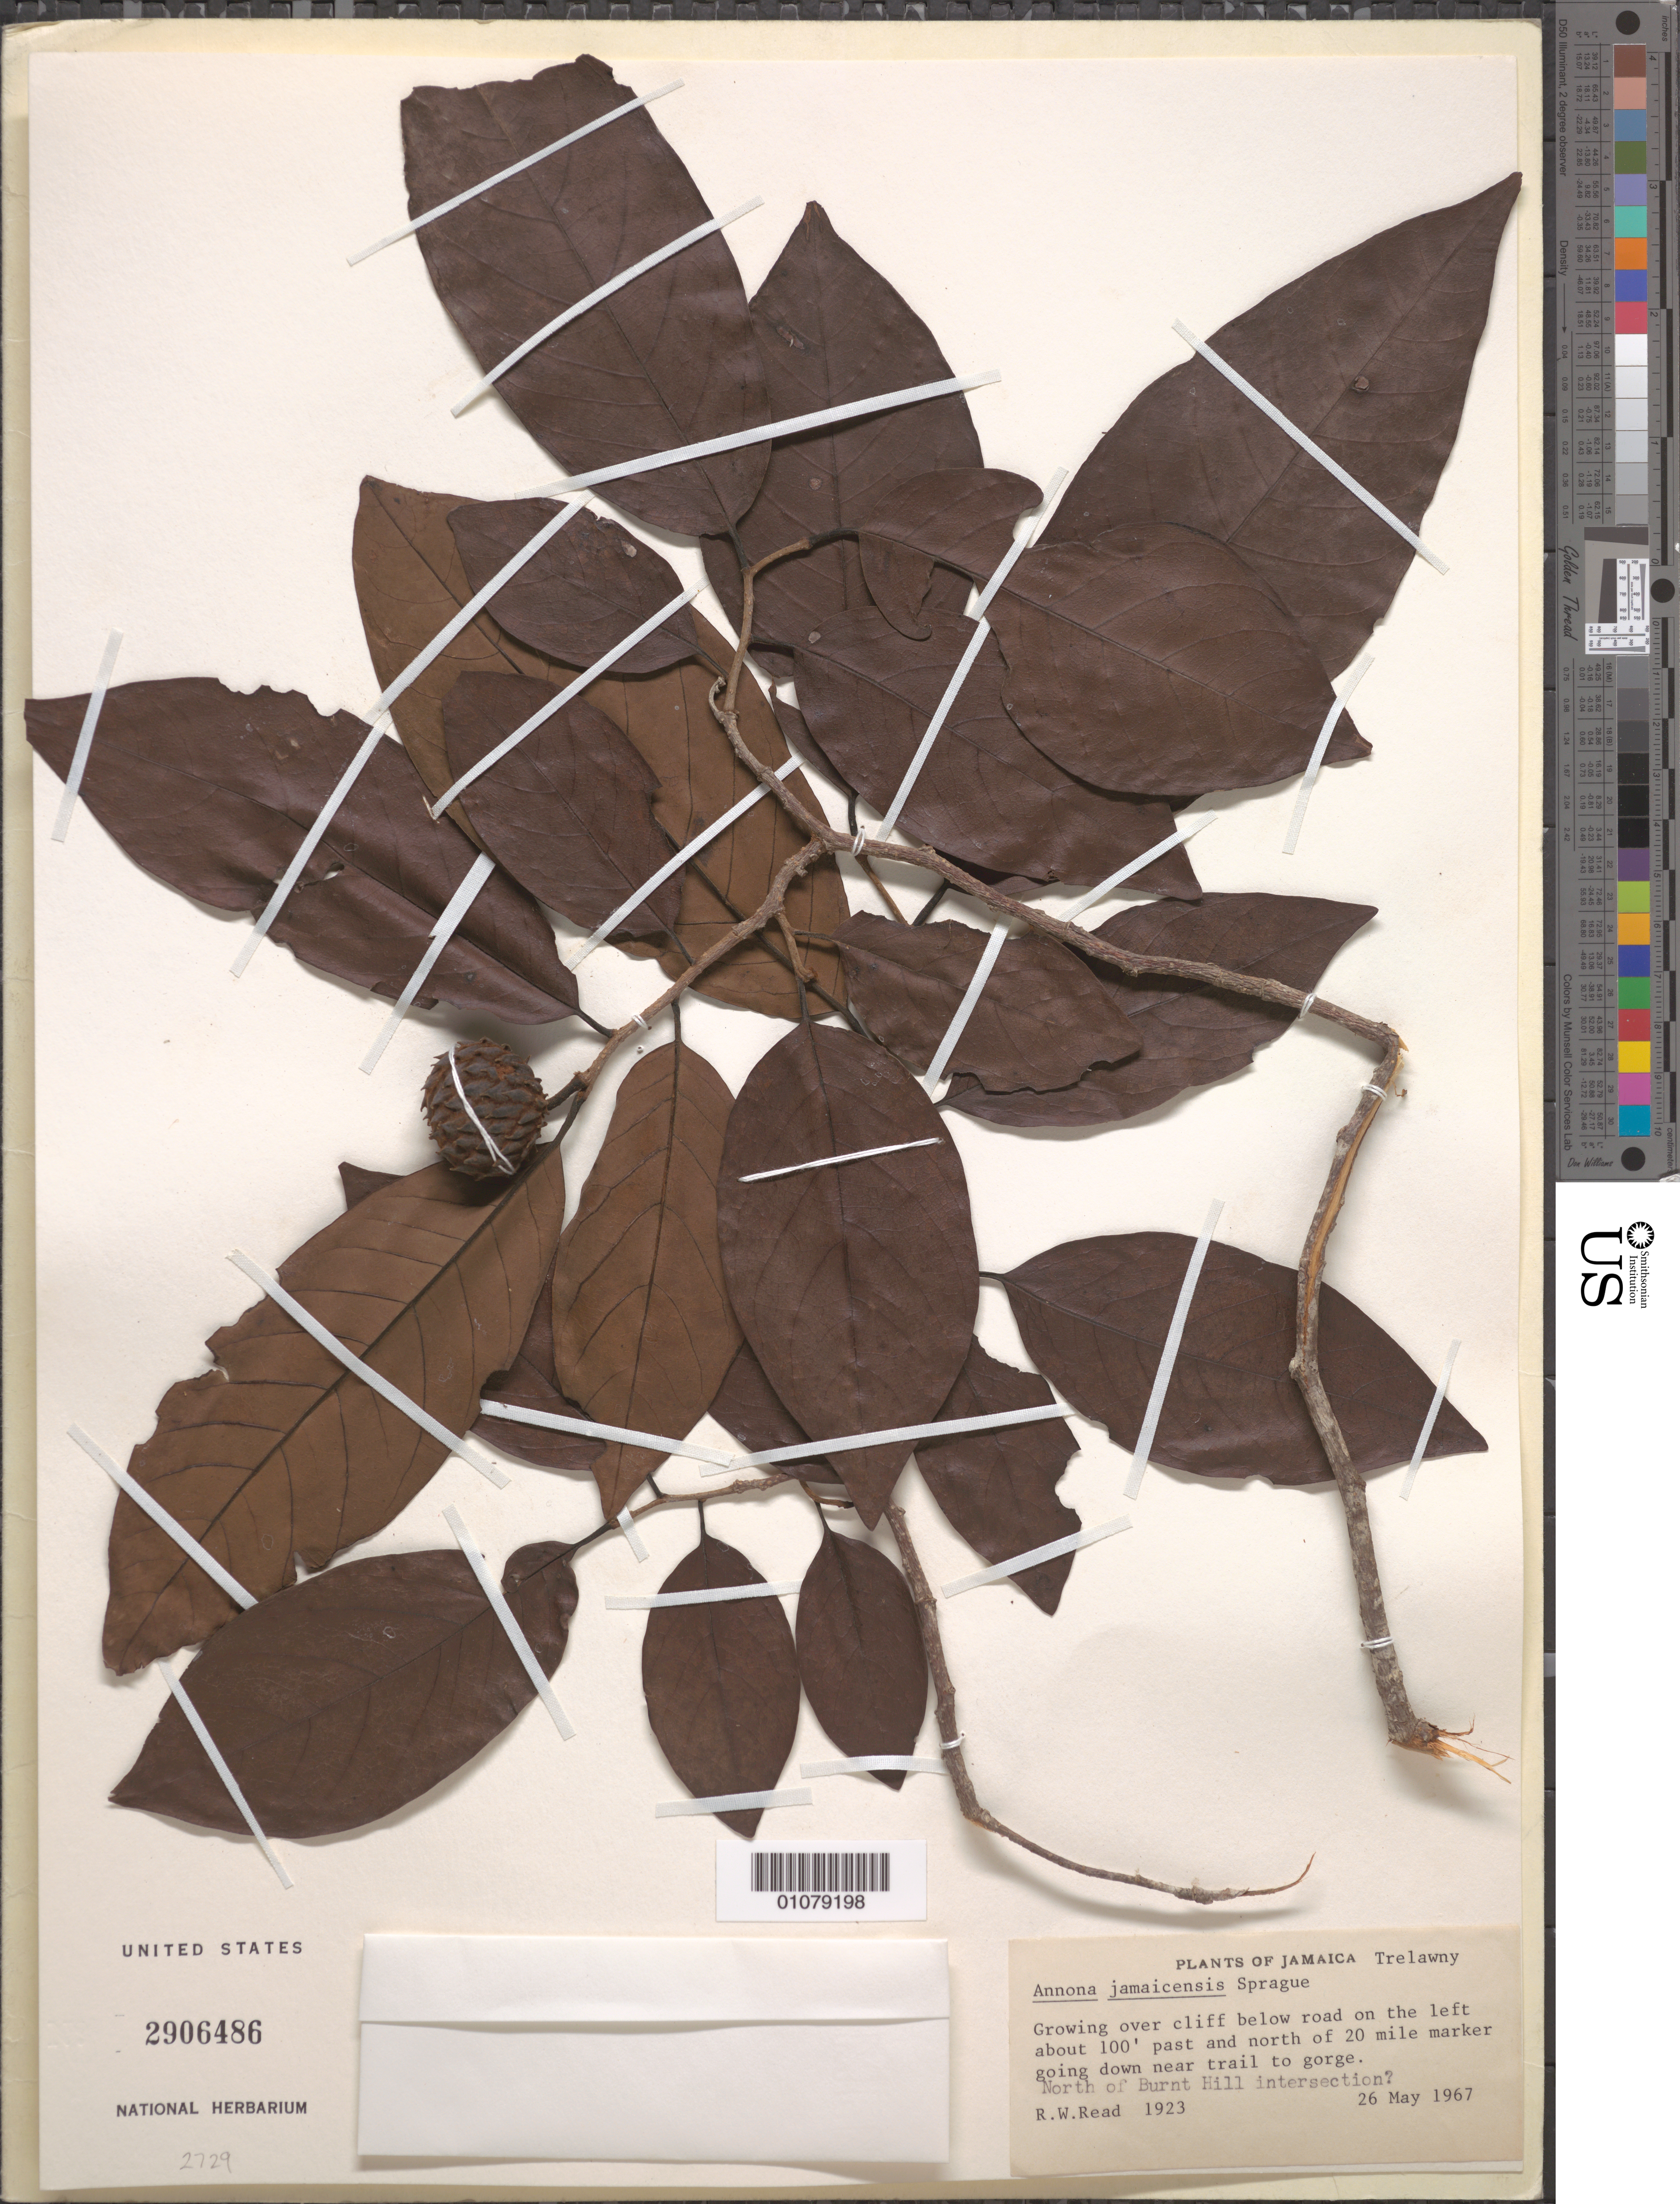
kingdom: Plantae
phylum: Tracheophyta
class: Magnoliopsida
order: Magnoliales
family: Annonaceae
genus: Annona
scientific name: Annona jamaicensis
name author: Sprague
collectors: R. W. Read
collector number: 1923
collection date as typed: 26 May 1967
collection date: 1967-05-26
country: Jamaica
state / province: Trelawny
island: Jamaica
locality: Growing over cliff below road on the left about 100' past and north of 20 mile marker going down near trail to gorge. N of Burnt Hill intersection?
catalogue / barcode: US 2906486